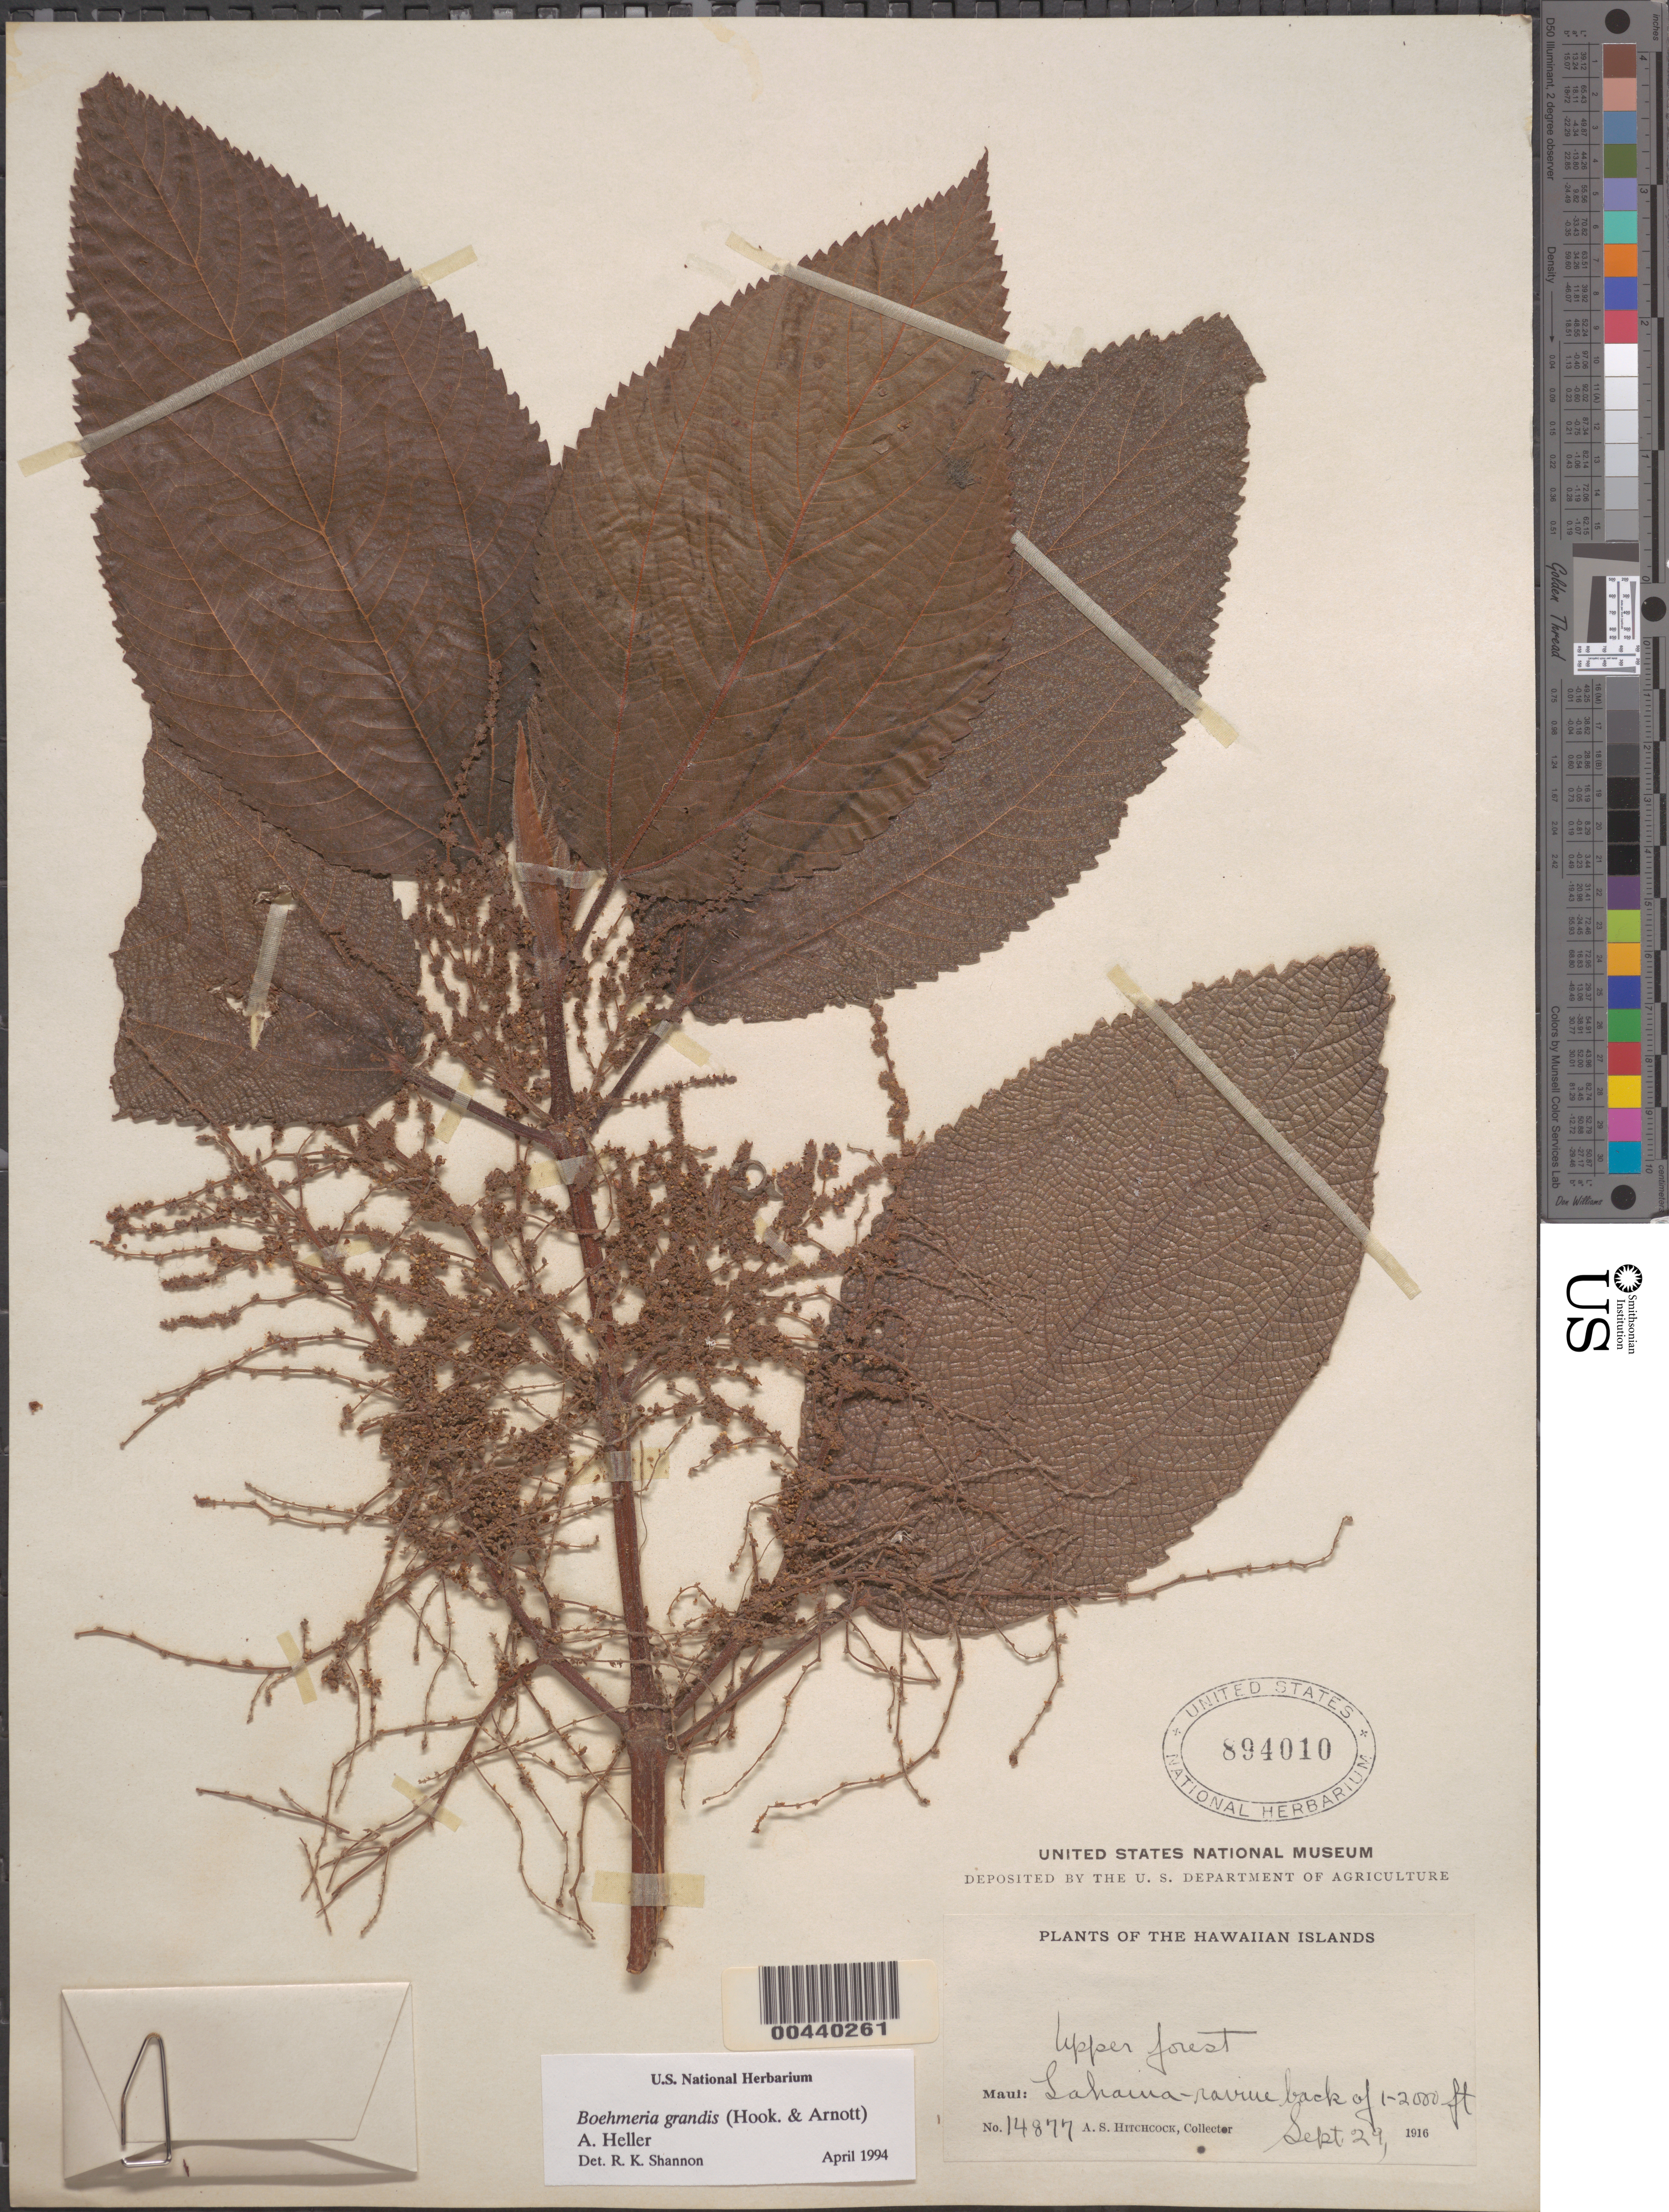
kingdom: Plantae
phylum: Tracheophyta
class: Magnoliopsida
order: Rosales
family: Urticaceae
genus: Boehmeria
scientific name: Boehmeria grandis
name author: (Hook. & Arn.) A. Heller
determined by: Shannon, R. K., (UNITED STATES)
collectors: A. S. Hitchcock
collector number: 14877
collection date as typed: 29 Sep 1916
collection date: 1916-09-29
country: United States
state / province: Hawaii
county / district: Maui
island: Maui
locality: Lahaina-ravine back of, upper forest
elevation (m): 305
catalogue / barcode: US 894010